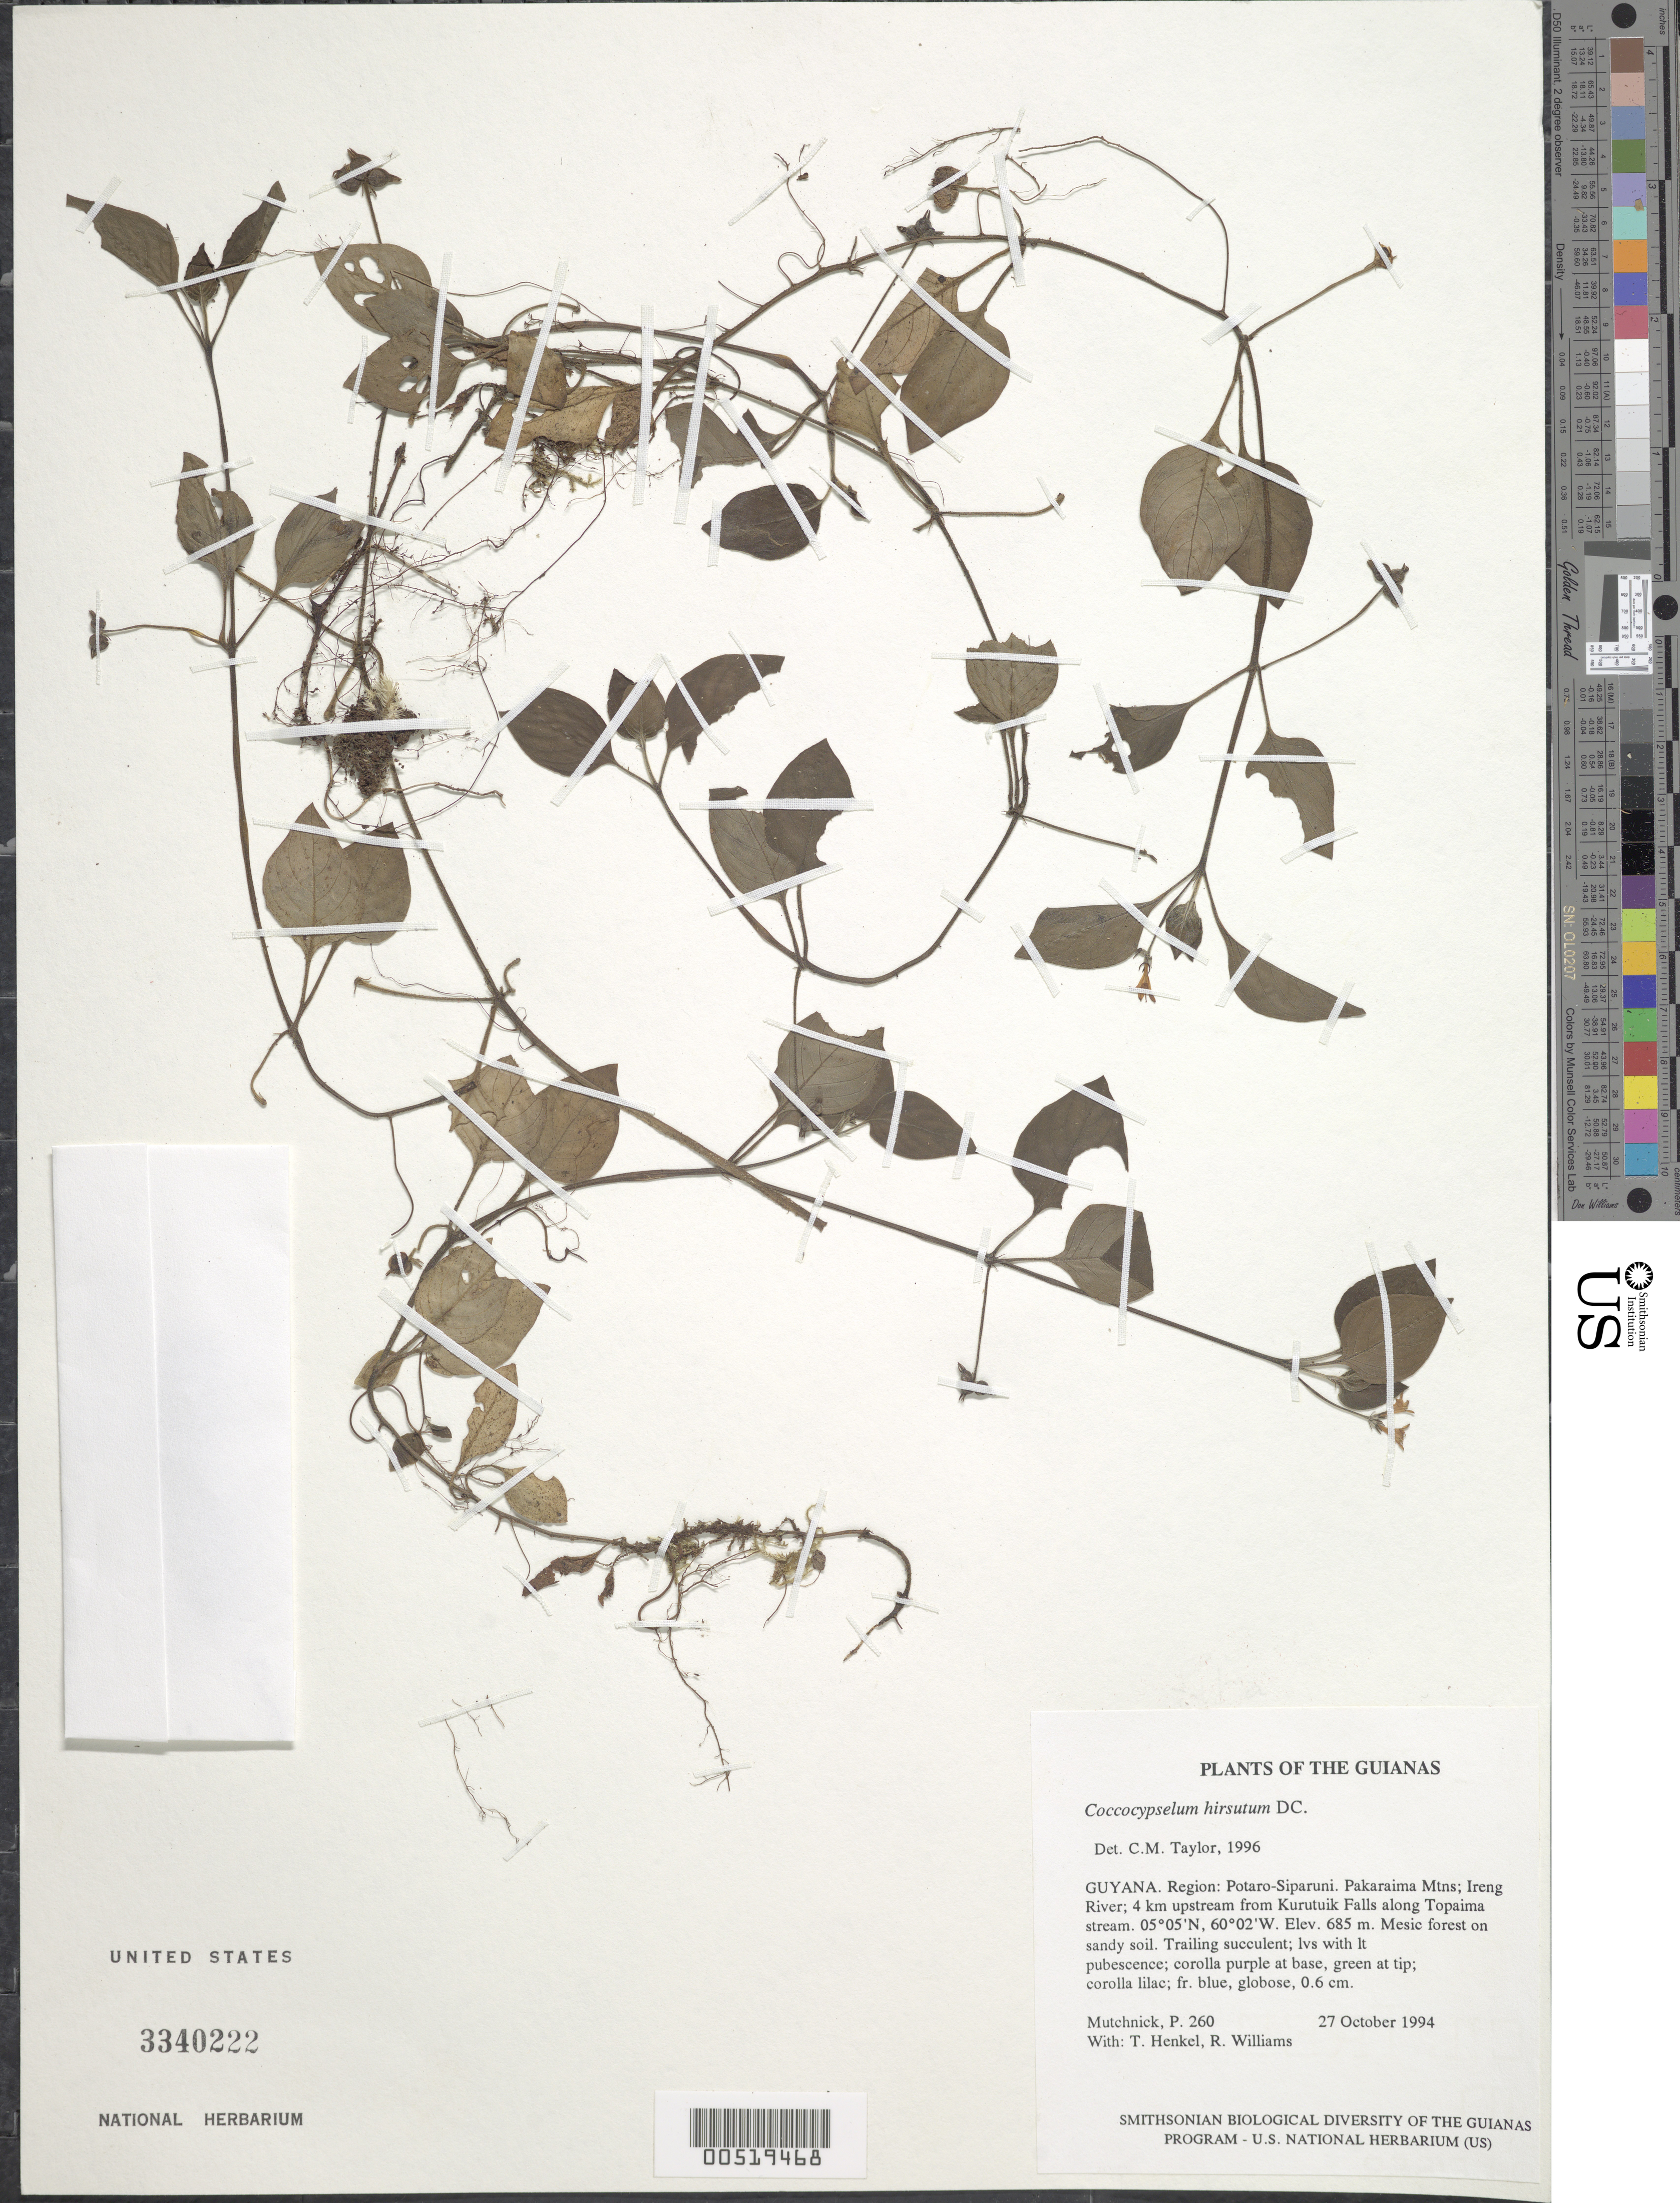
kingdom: Plantae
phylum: Tracheophyta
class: Magnoliopsida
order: Gentianales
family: Rubiaceae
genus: Coccocypselum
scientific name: Coccocypselum hirsutum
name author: Bartl. ex DC.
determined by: Taylor, Charlotte M.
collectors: P. Mutchnick, T. Henkel & R. Williams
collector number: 260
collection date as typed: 27 October 1994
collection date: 1994-10-27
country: Guyana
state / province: Potaro-Siparuni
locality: Pakaraima Mtns; Ireng River; 4 km upstream from Kurutuik Falls along Topaima stream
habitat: Mesic forest on sandy soil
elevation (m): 685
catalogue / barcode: US 3340222